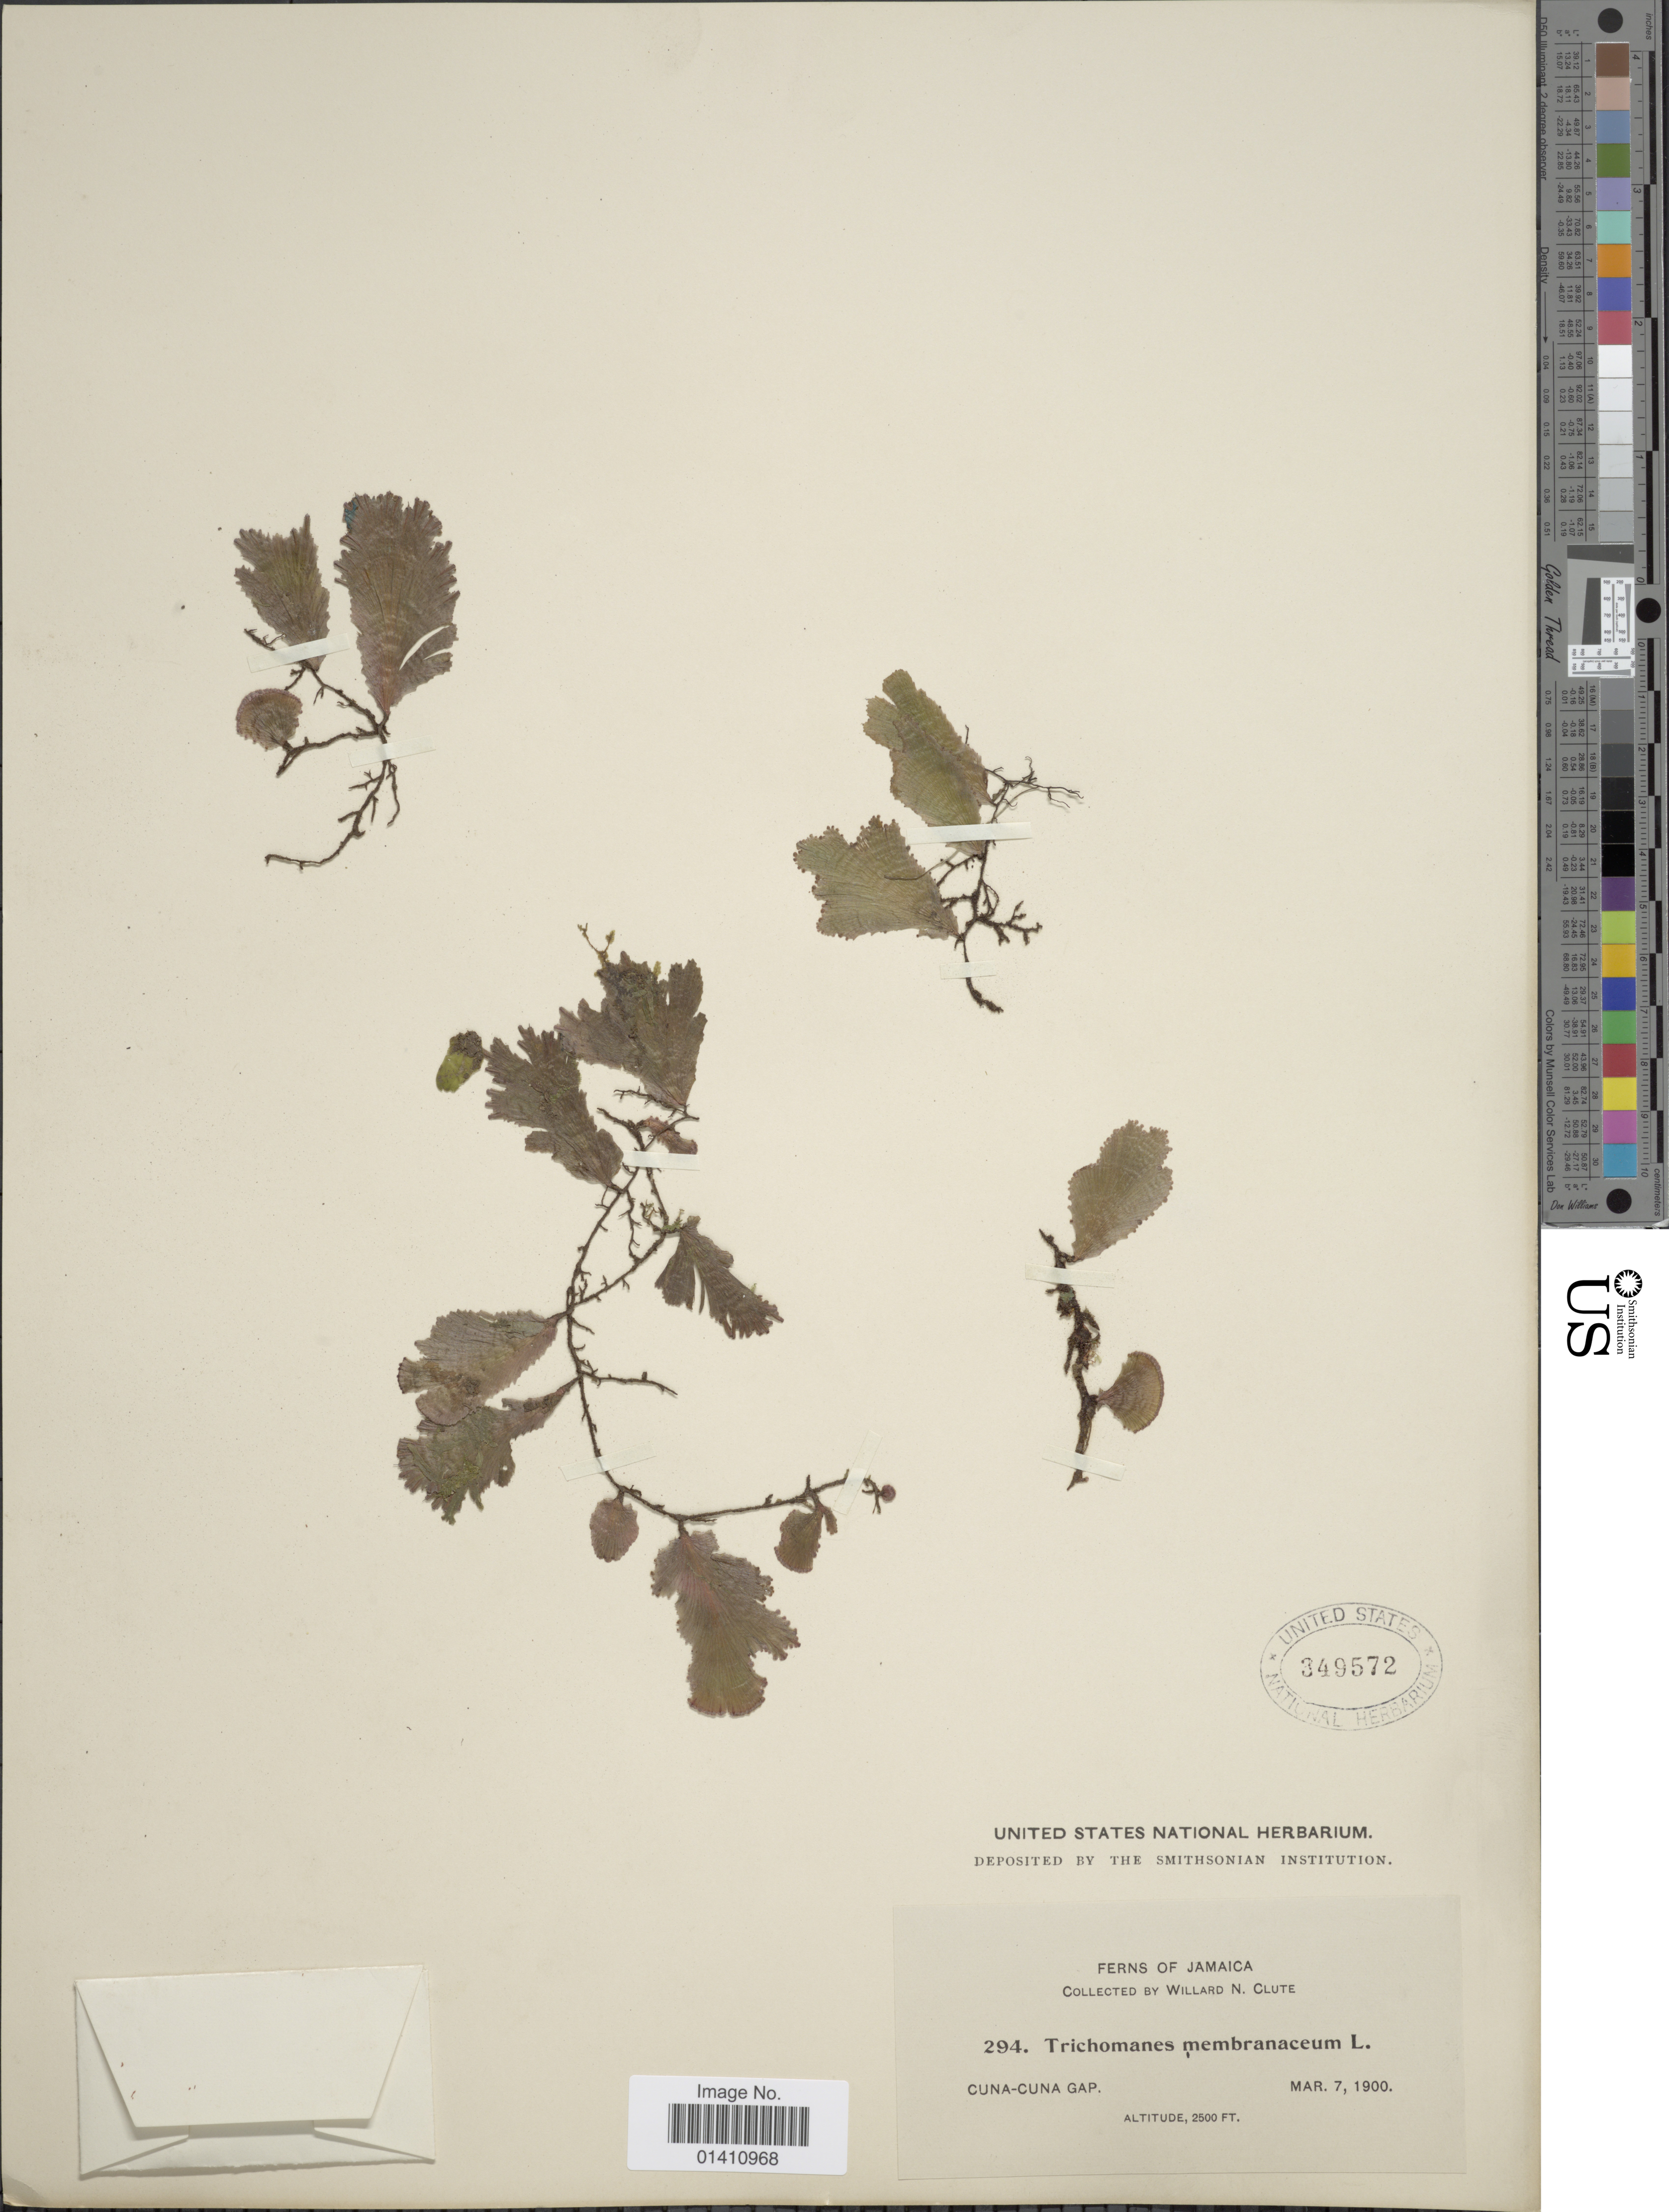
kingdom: Plantae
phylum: Tracheophyta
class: Polypodiopsida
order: Hymenophyllales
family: Hymenophyllaceae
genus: Didymoglossum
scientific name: Didymoglossum membranaceum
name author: (L.) Vareschi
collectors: W. N. Clute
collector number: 294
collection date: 1900-03-07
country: Jamaica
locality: Cuna-Cuna Gap.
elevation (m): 762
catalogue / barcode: US 349572